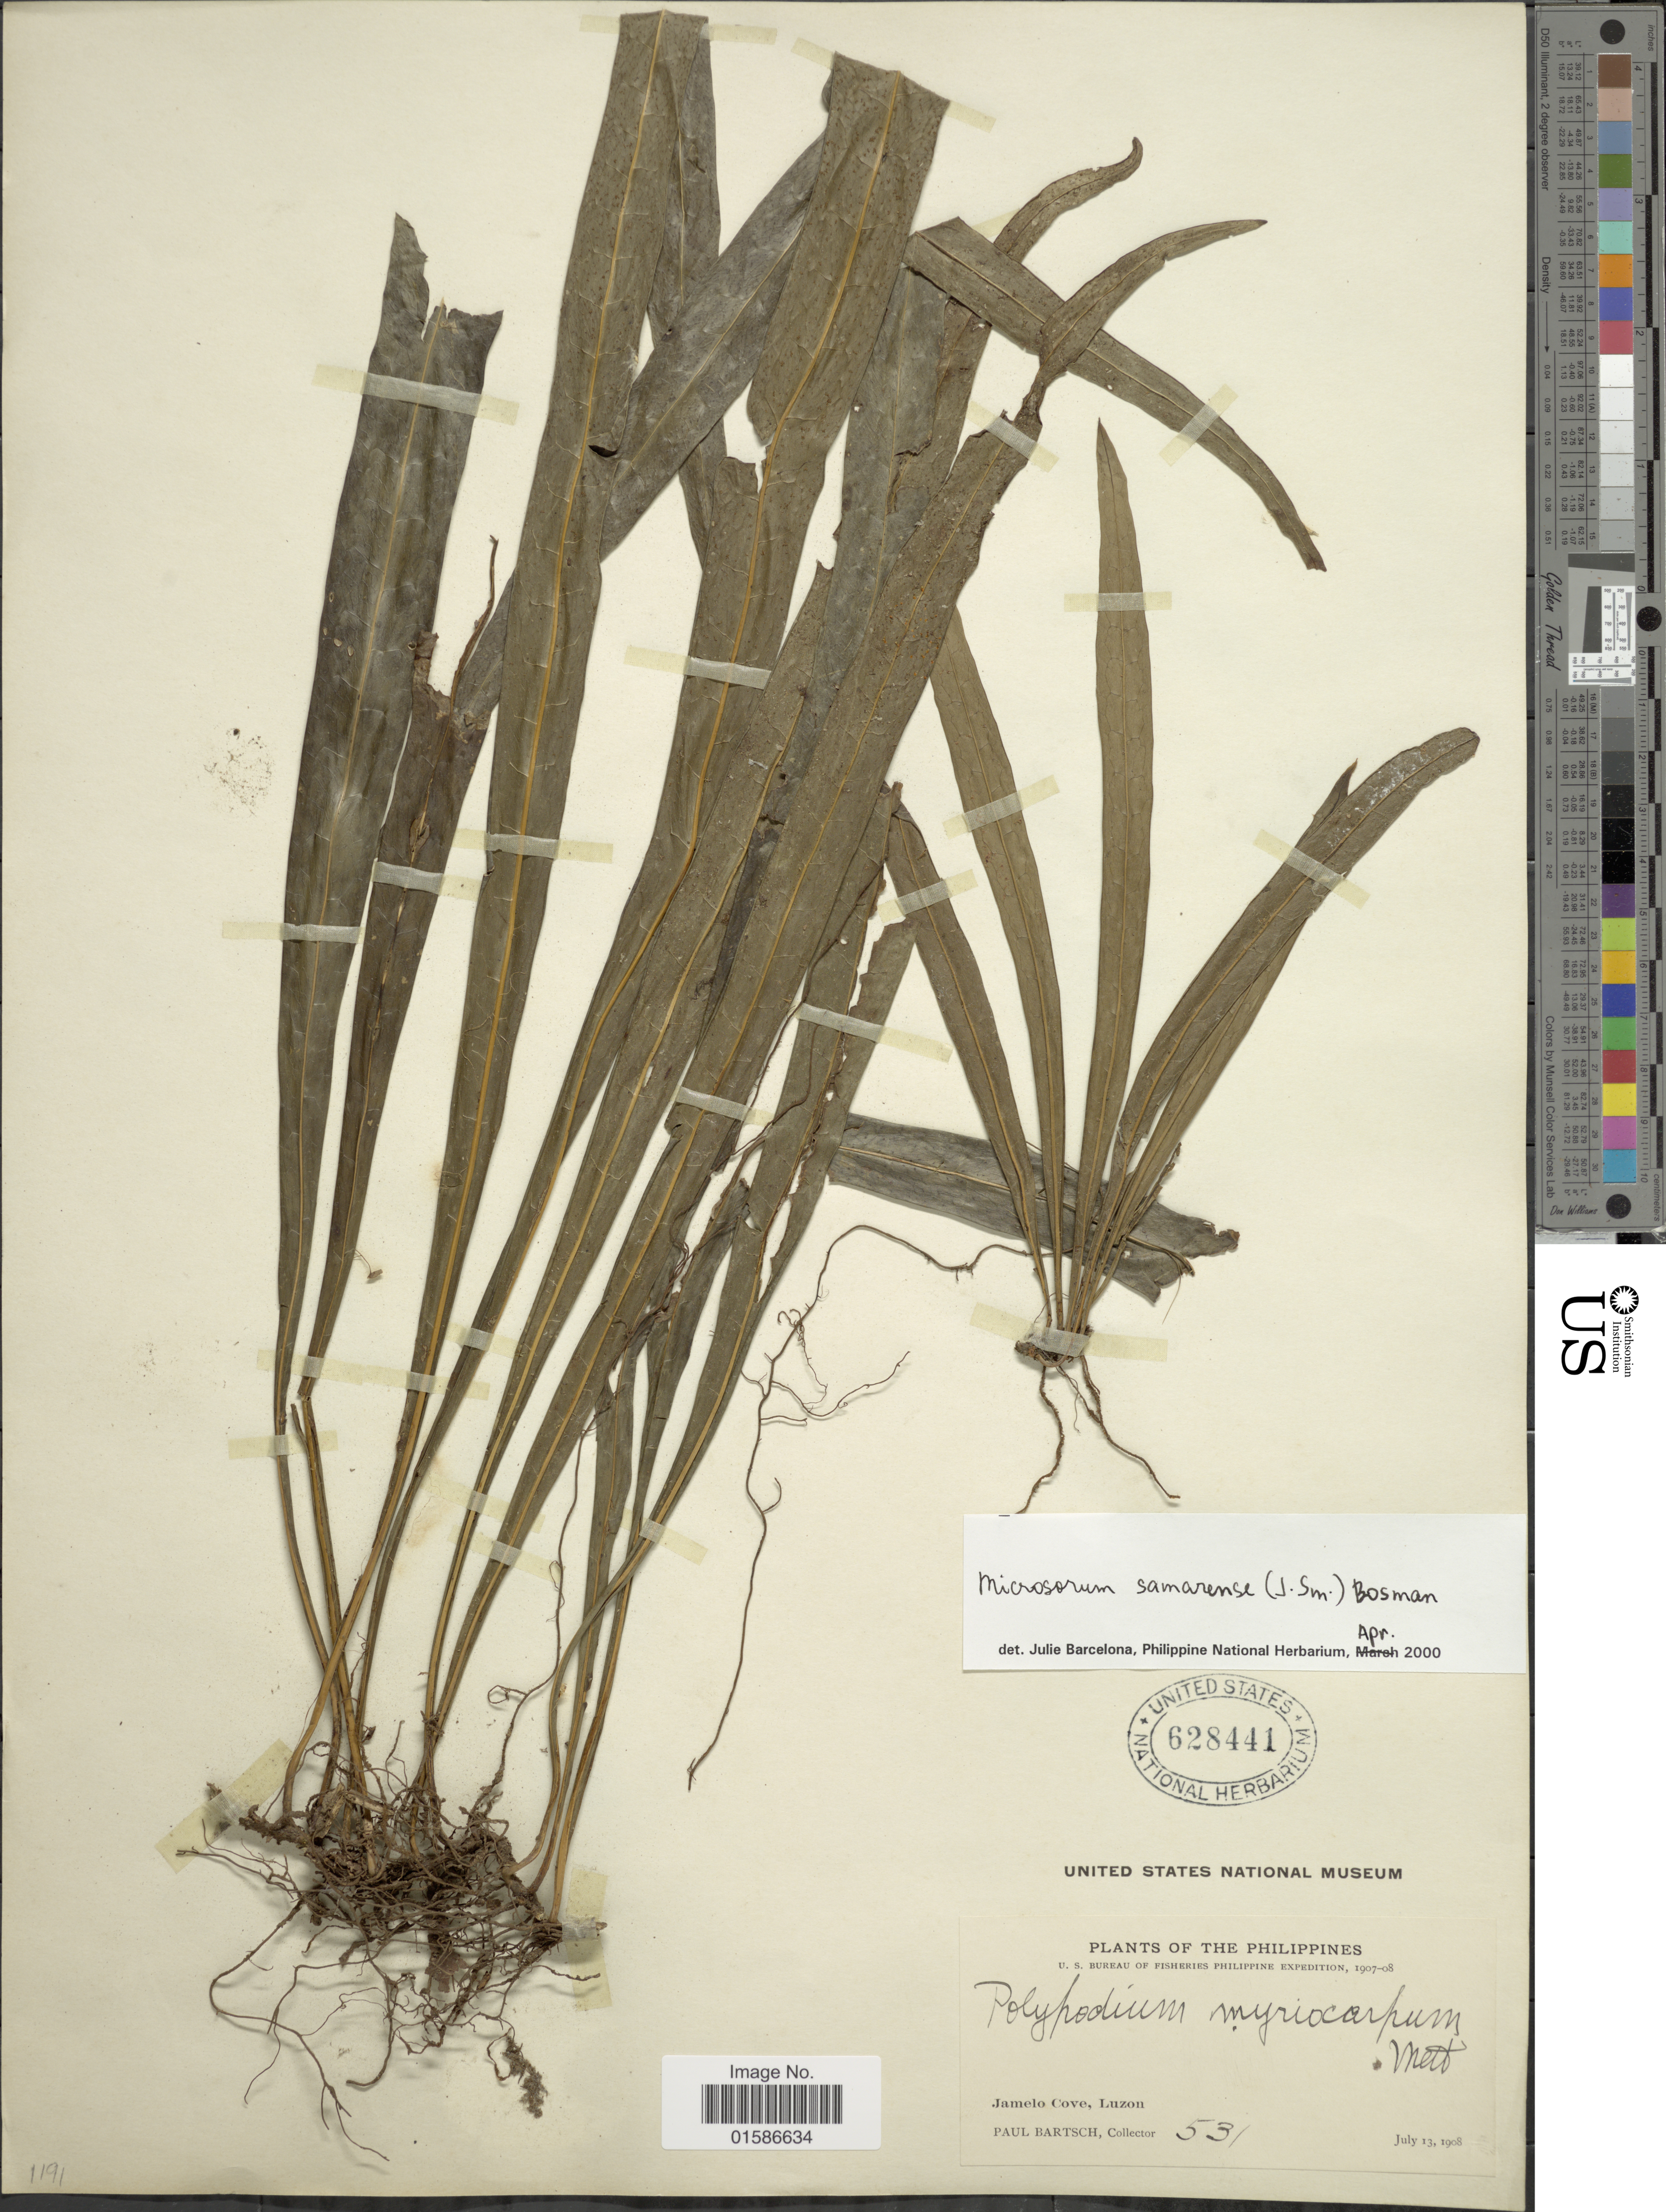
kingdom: Plantae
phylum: Tracheophyta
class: Polypodiopsida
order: Polypodiales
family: Polypodiaceae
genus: Microsorum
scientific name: Microsorum samarense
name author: (J. Sm.) Bosman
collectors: P. Bartsch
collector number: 531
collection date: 1908-07-13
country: Philippines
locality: Jamelo Cove, Luzon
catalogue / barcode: US 628441